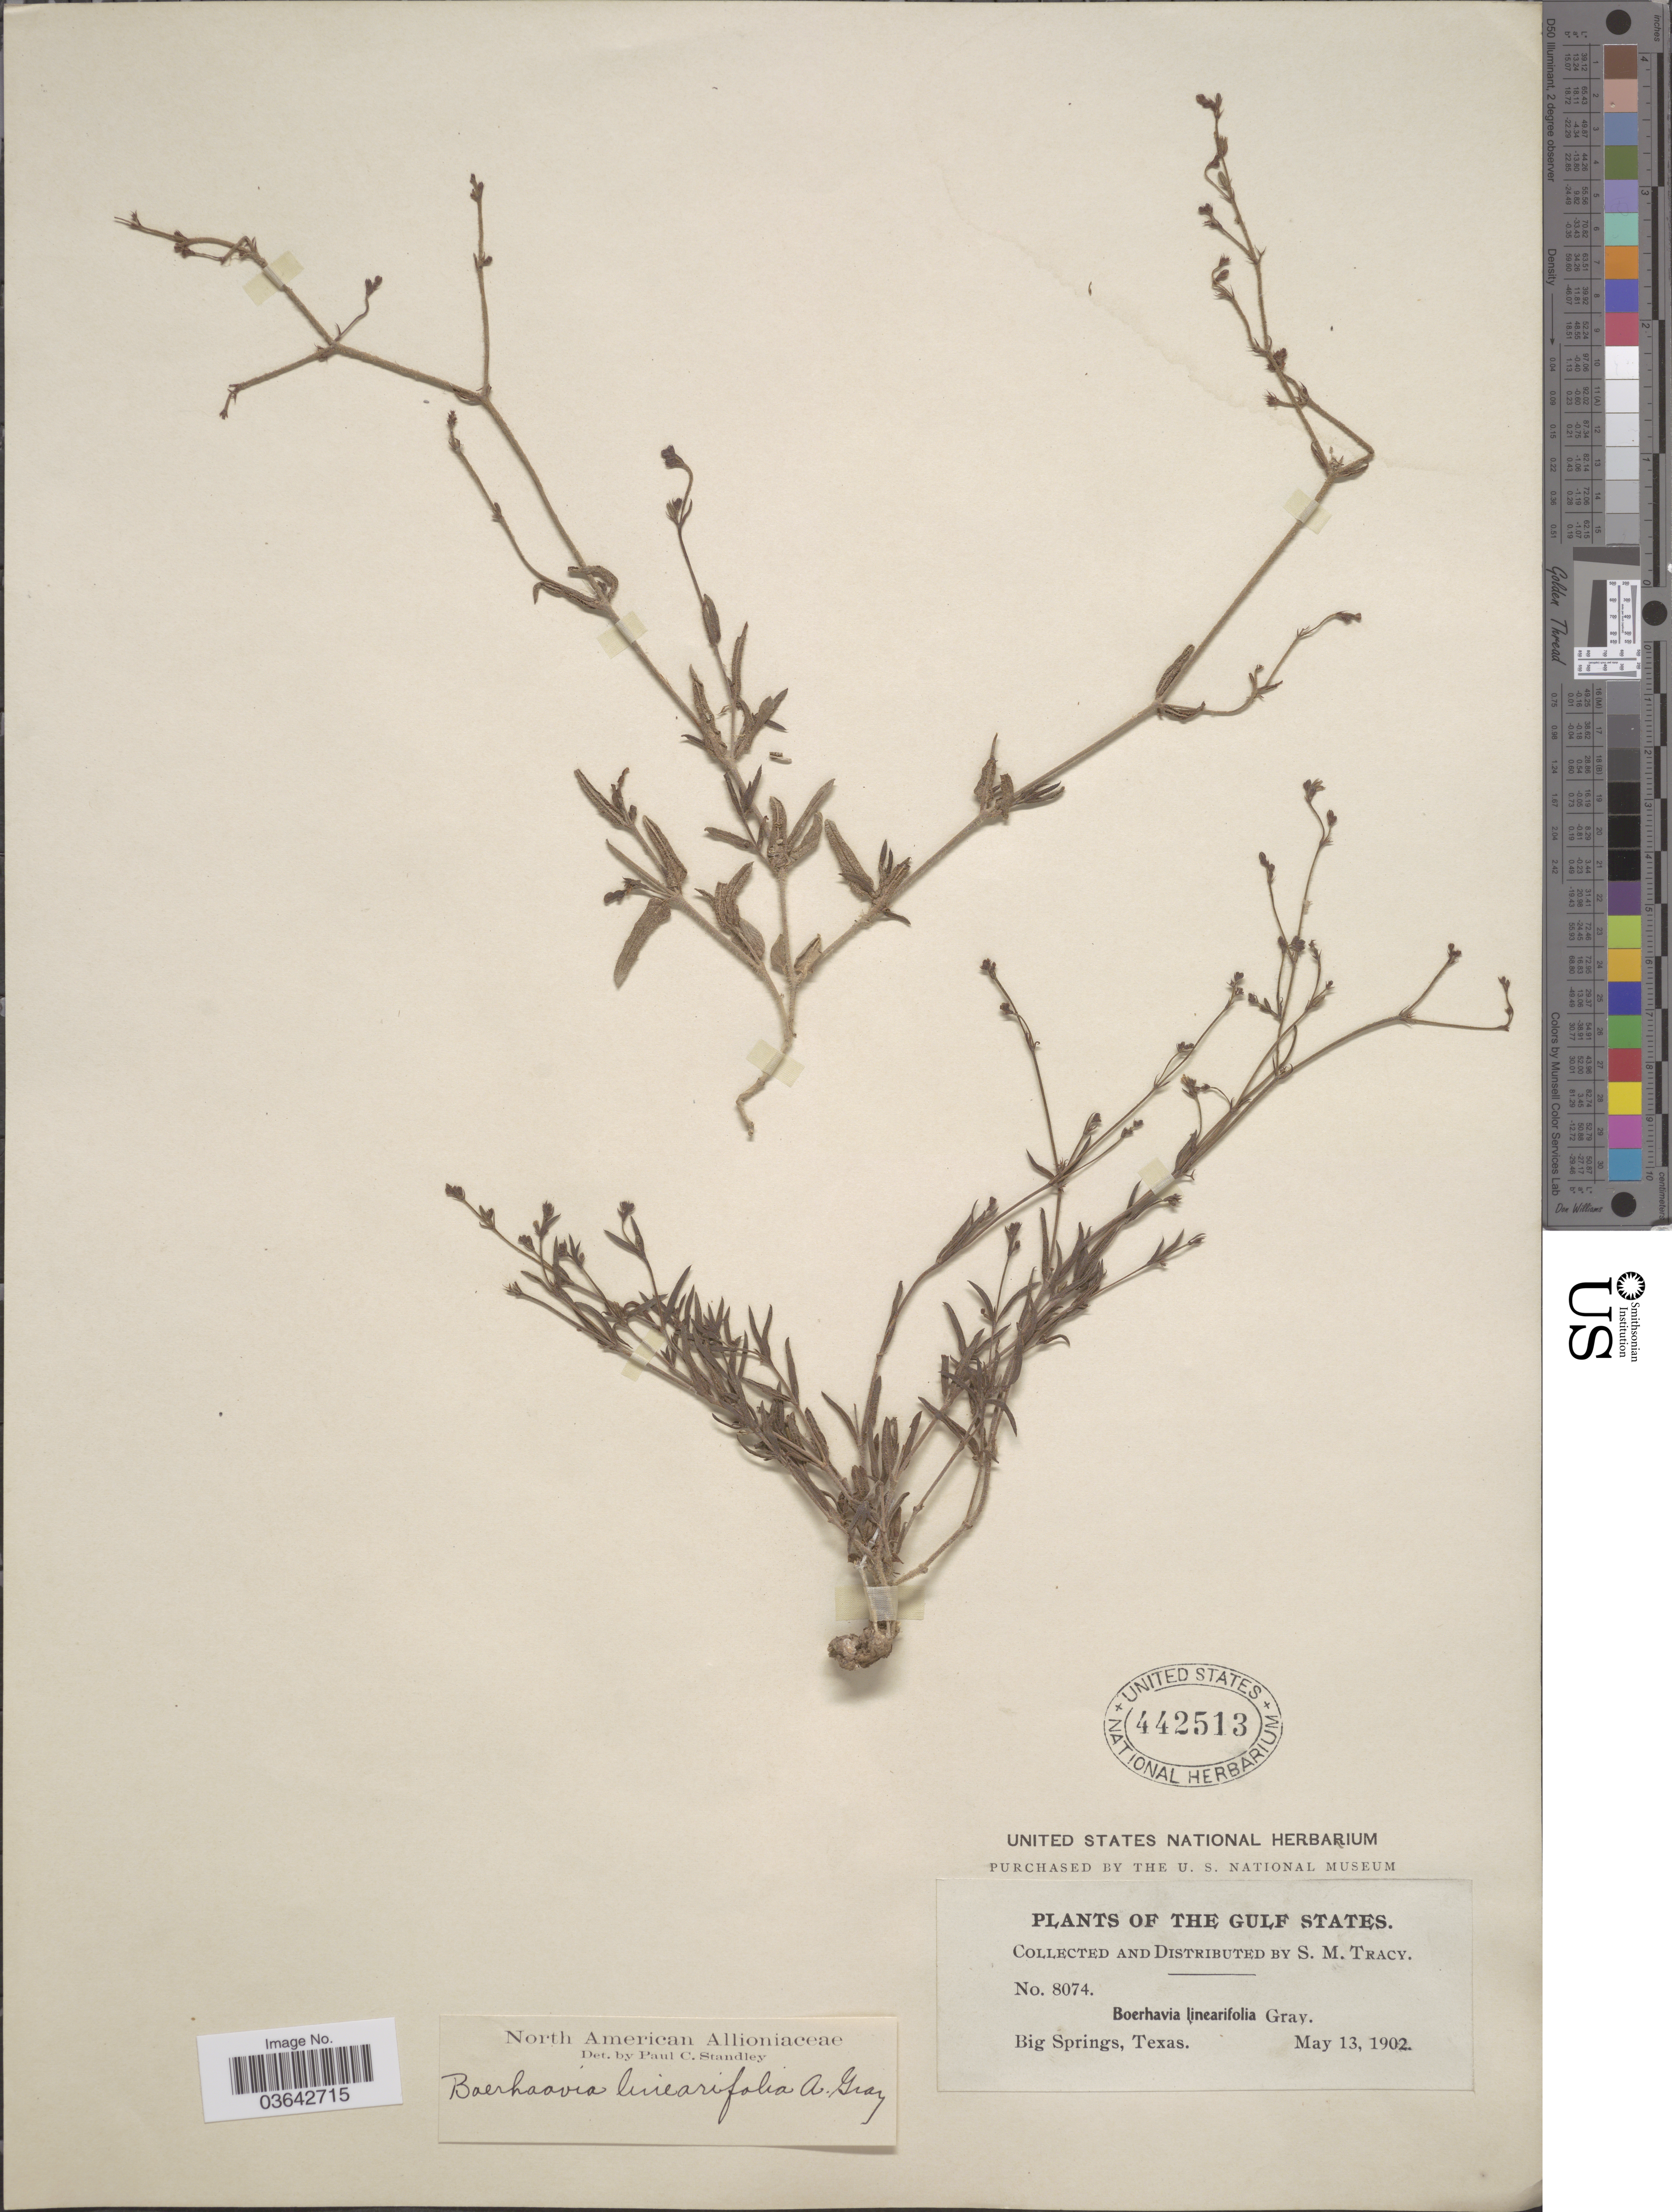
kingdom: Plantae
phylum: Tracheophyta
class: Magnoliopsida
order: Caryophyllales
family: Nyctaginaceae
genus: Boerhavia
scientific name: Boerhavia linearifolia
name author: A. Gray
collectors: S. M. Tracy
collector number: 8074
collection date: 1902-05-13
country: United States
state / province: Texas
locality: The Gulf States. Big Springs.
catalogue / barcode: US 442513